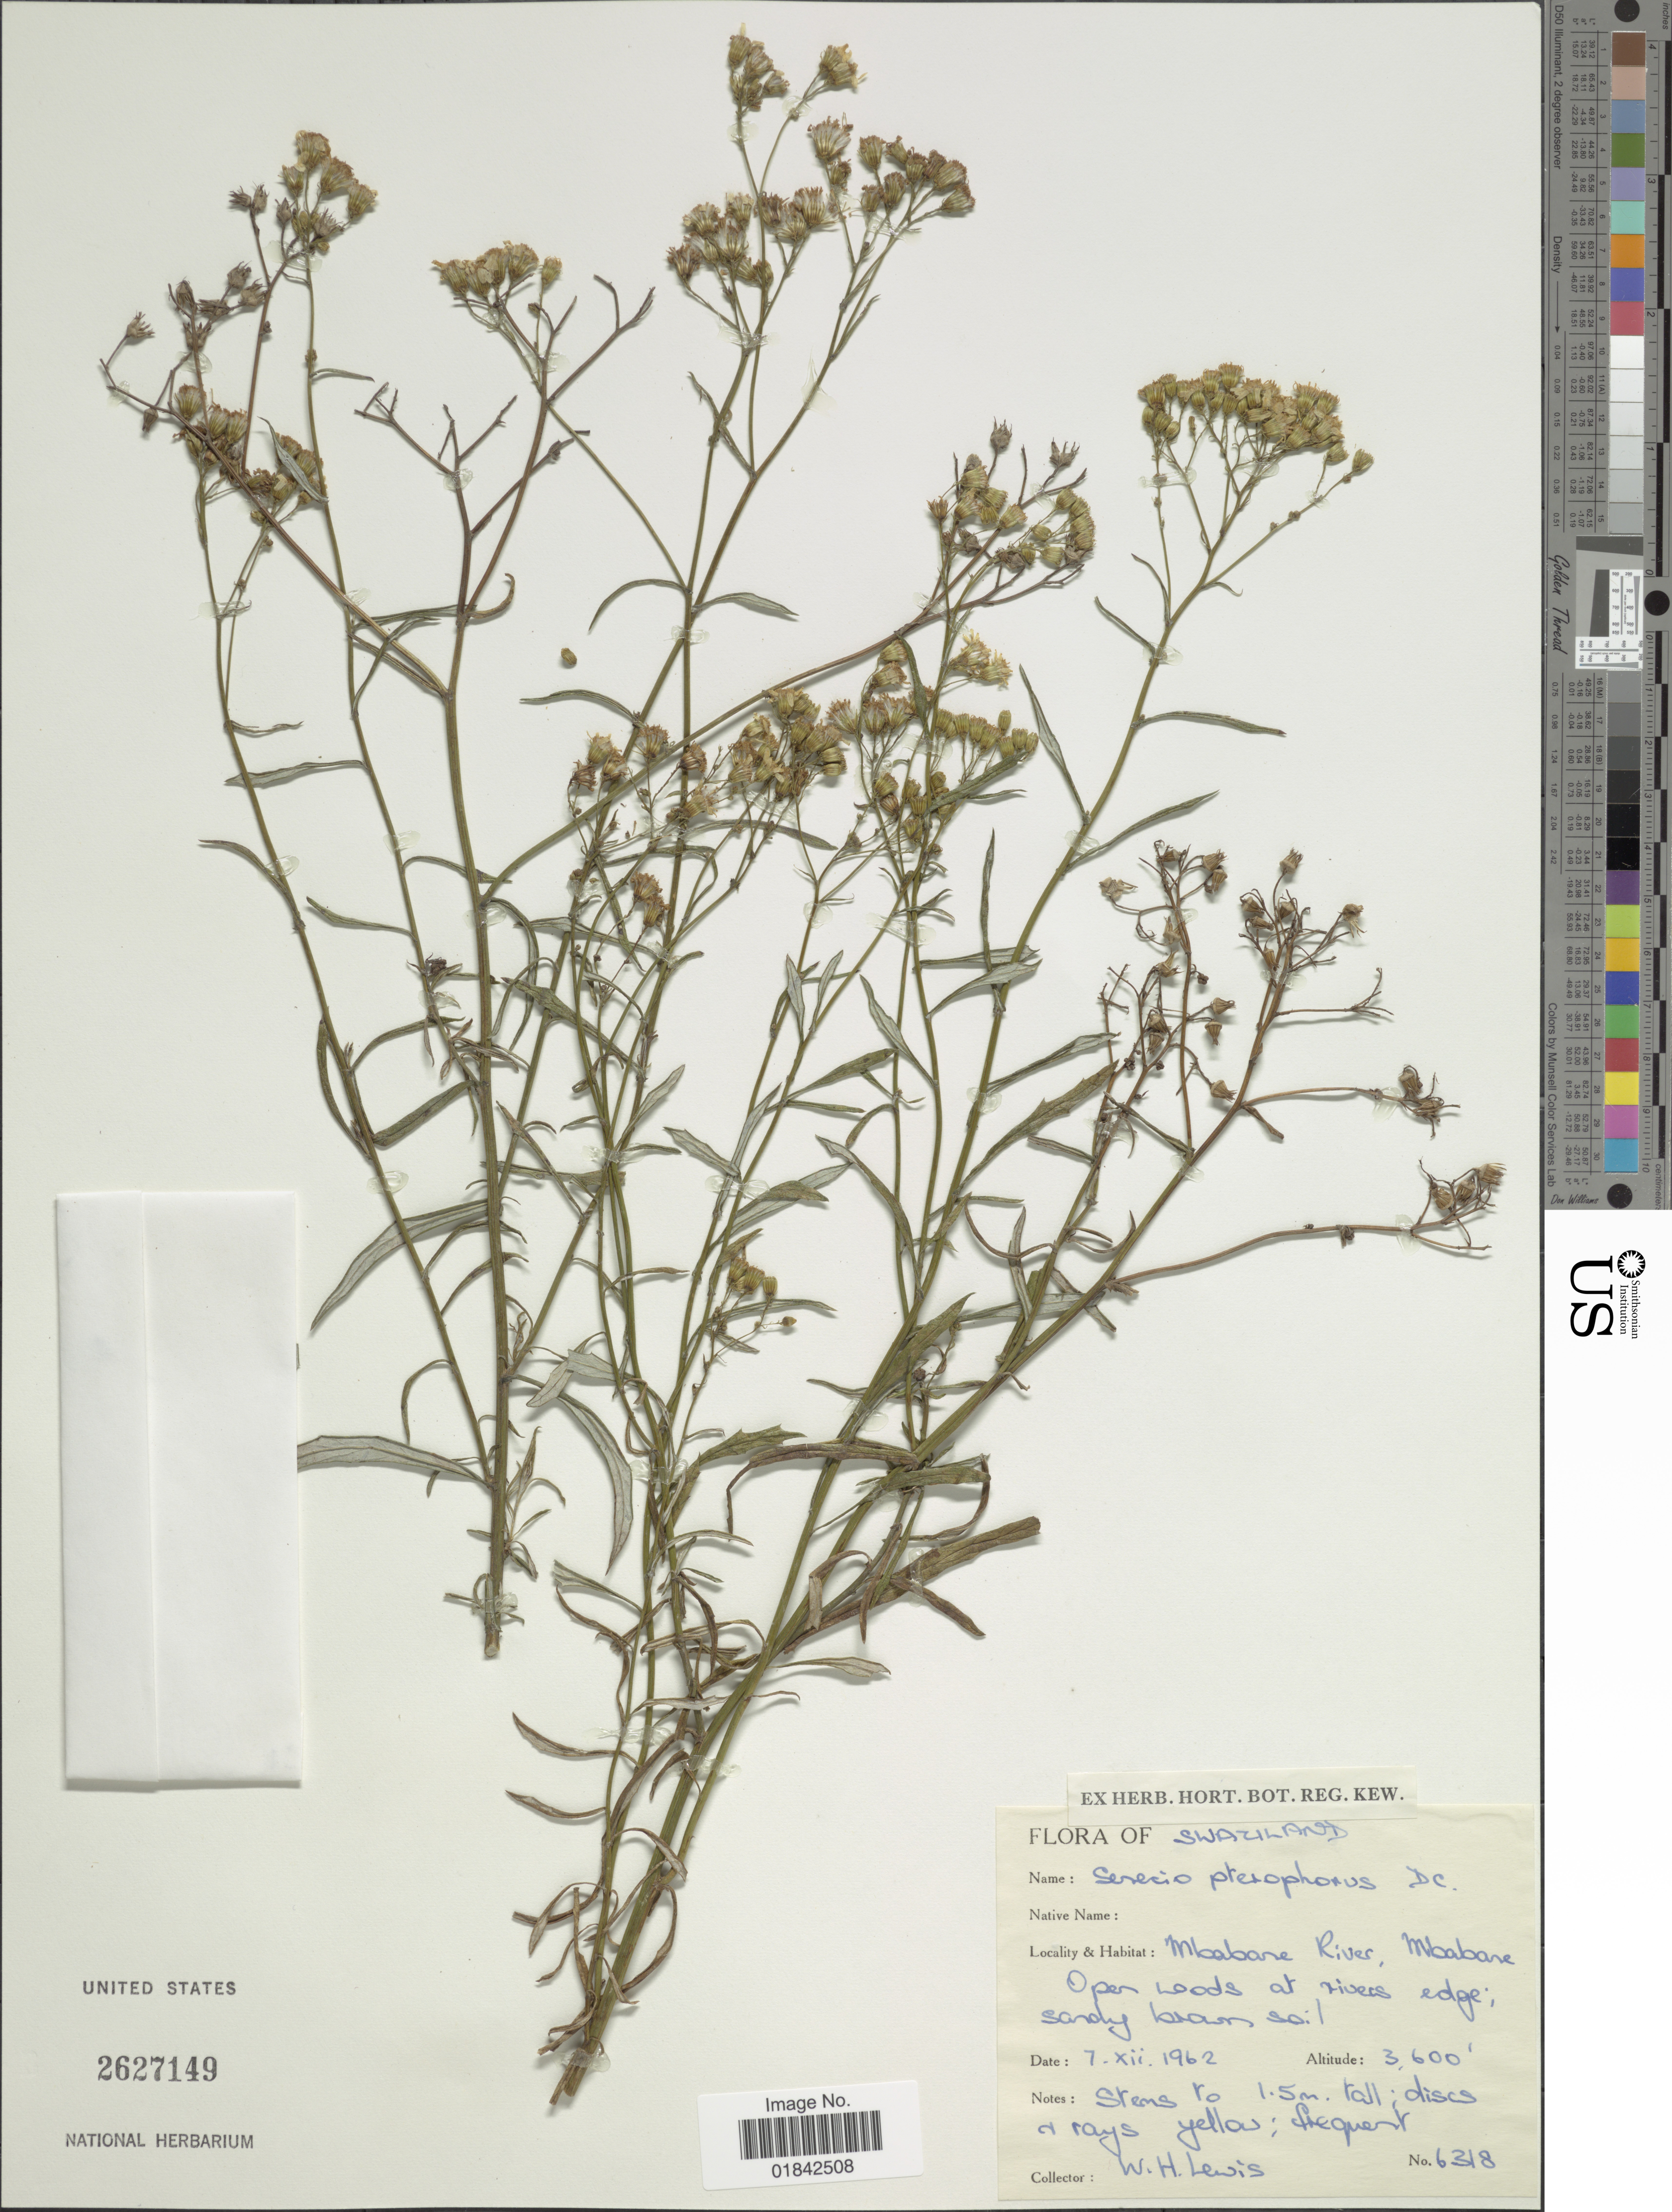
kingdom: Plantae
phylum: Tracheophyta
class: Magnoliopsida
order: Asterales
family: Asteraceae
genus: Senecio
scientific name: Senecio pterophorus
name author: DC.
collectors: W. H. Lewis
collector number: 6318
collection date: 1962-12-07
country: Eswatini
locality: Mbabane River, Mbabane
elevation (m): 1097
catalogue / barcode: US 2627149